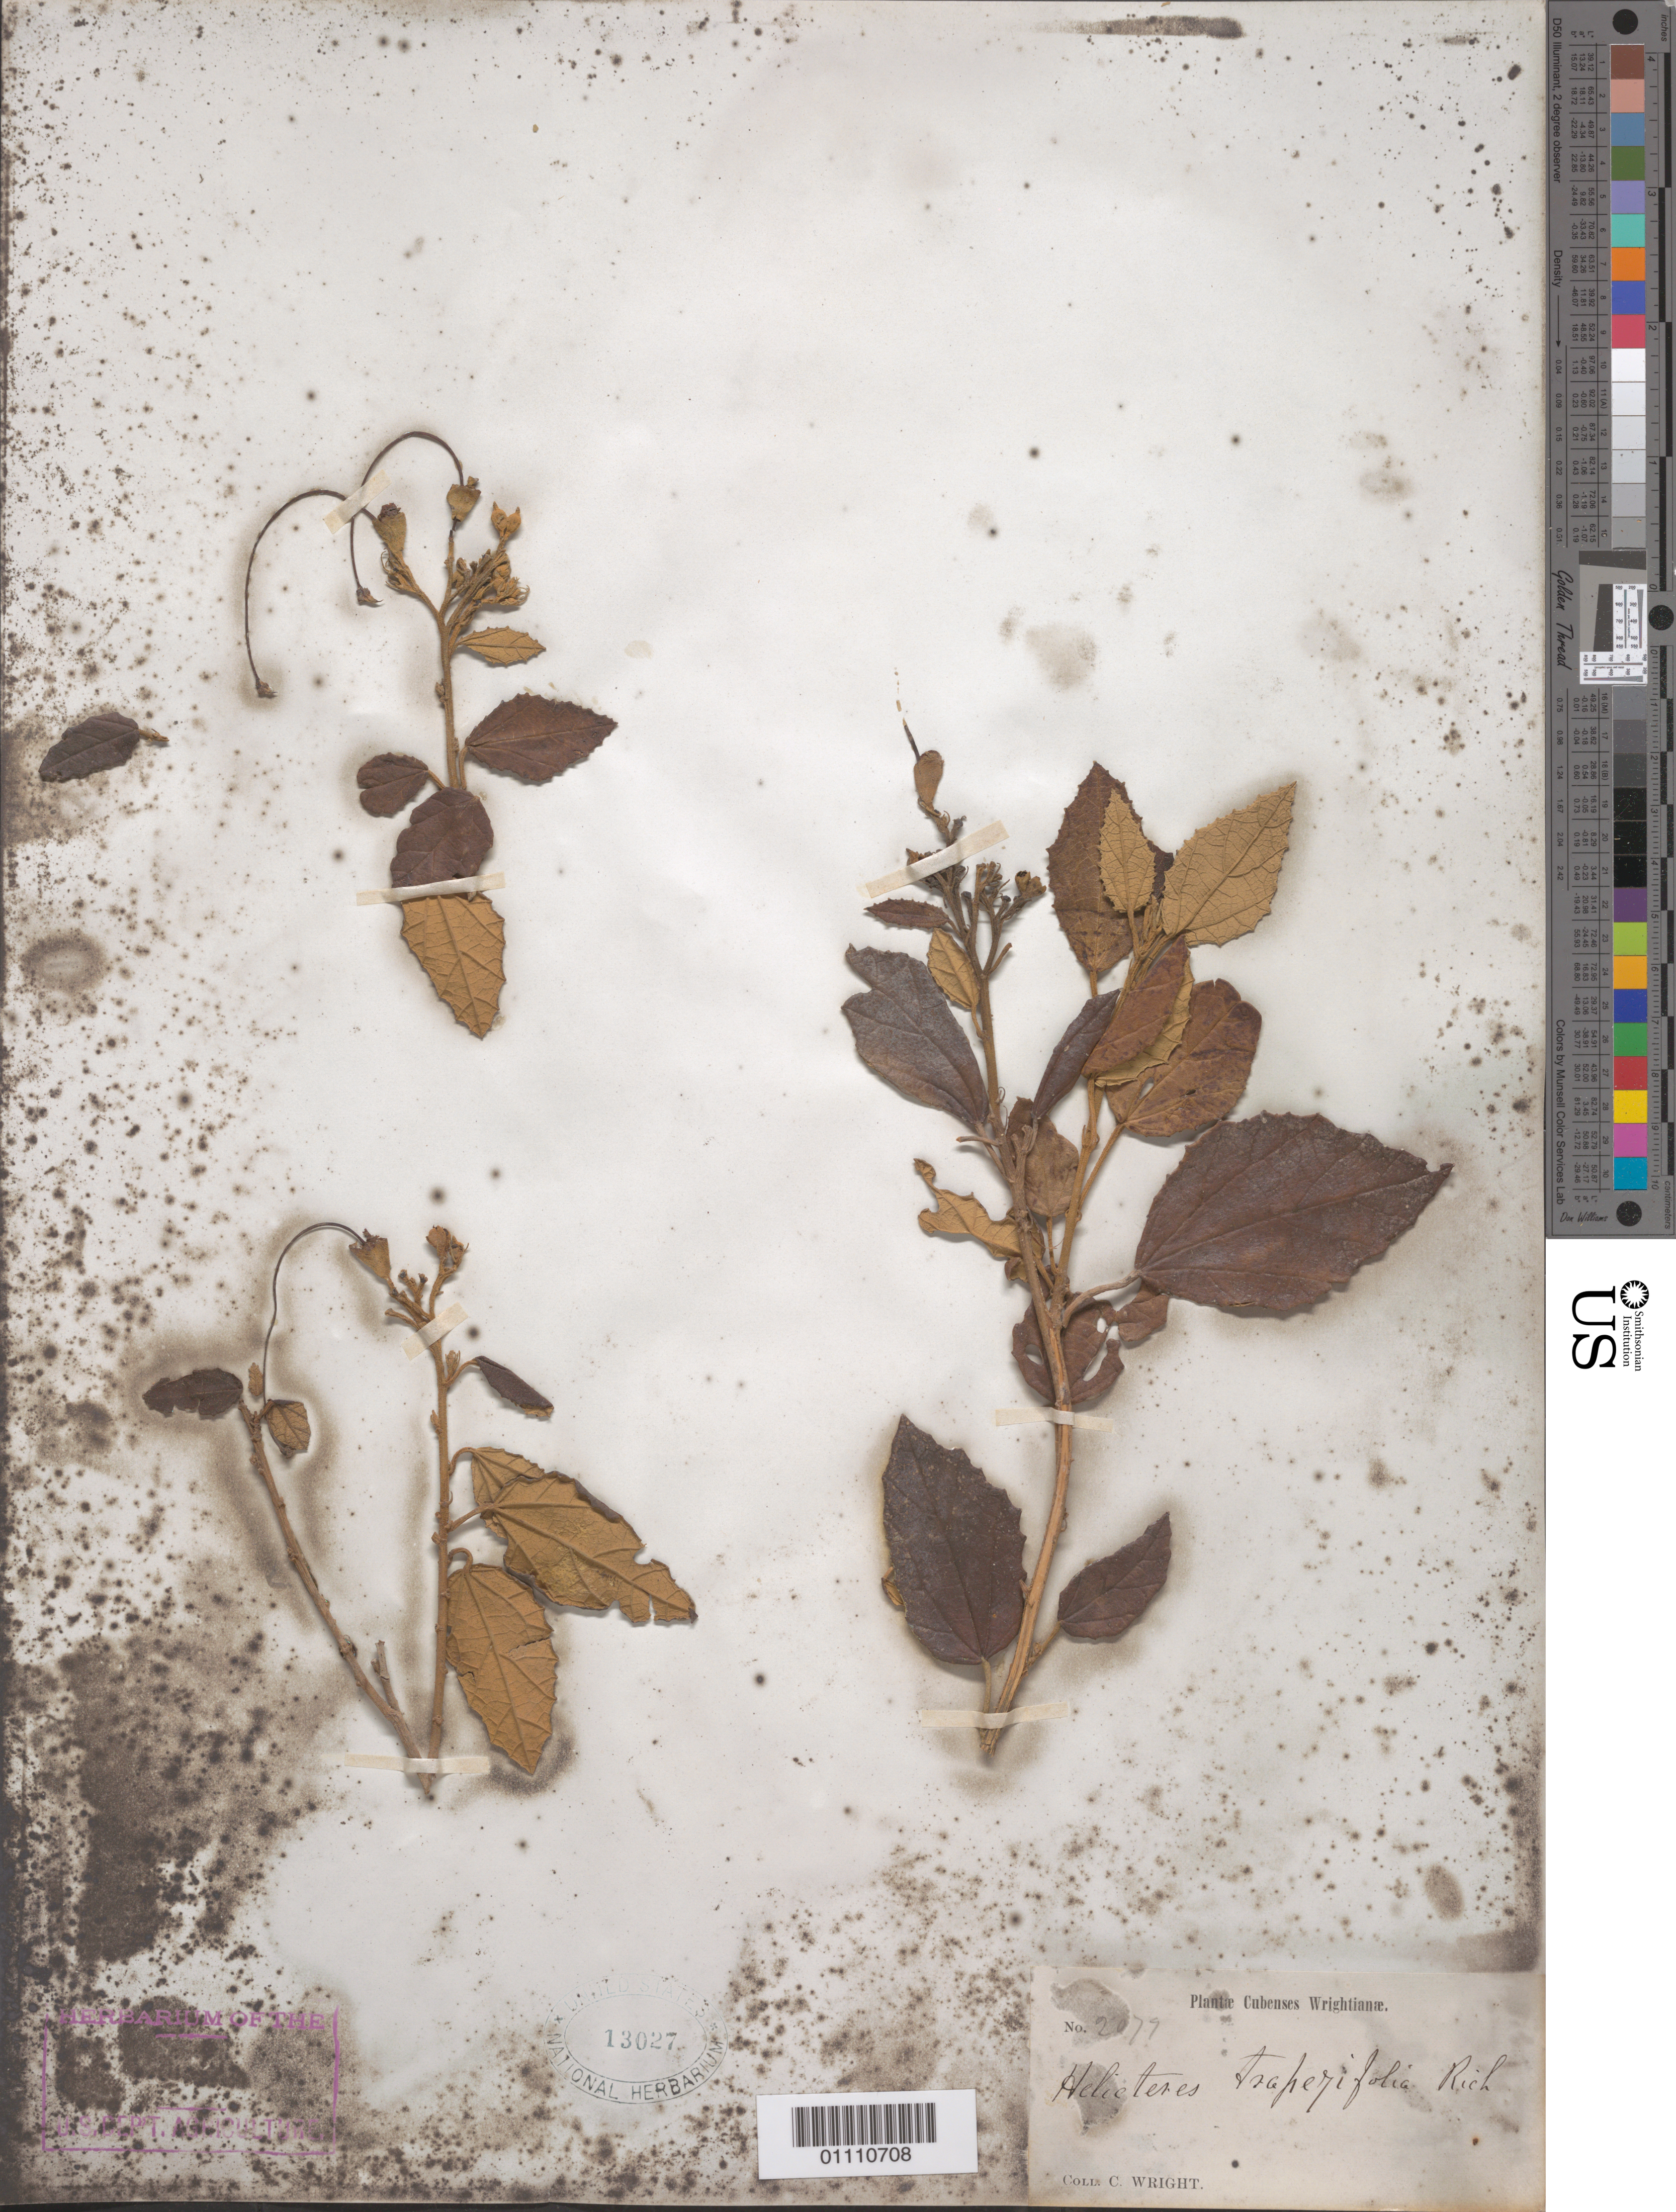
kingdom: Plantae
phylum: Tracheophyta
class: Magnoliopsida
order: Malvales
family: Malvaceae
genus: Helicteres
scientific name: Helicteres trapezifolia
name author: A. Rich.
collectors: C. Wright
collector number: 2079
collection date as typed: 1800 to 1899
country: Cuba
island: Cuba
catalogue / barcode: US 13027